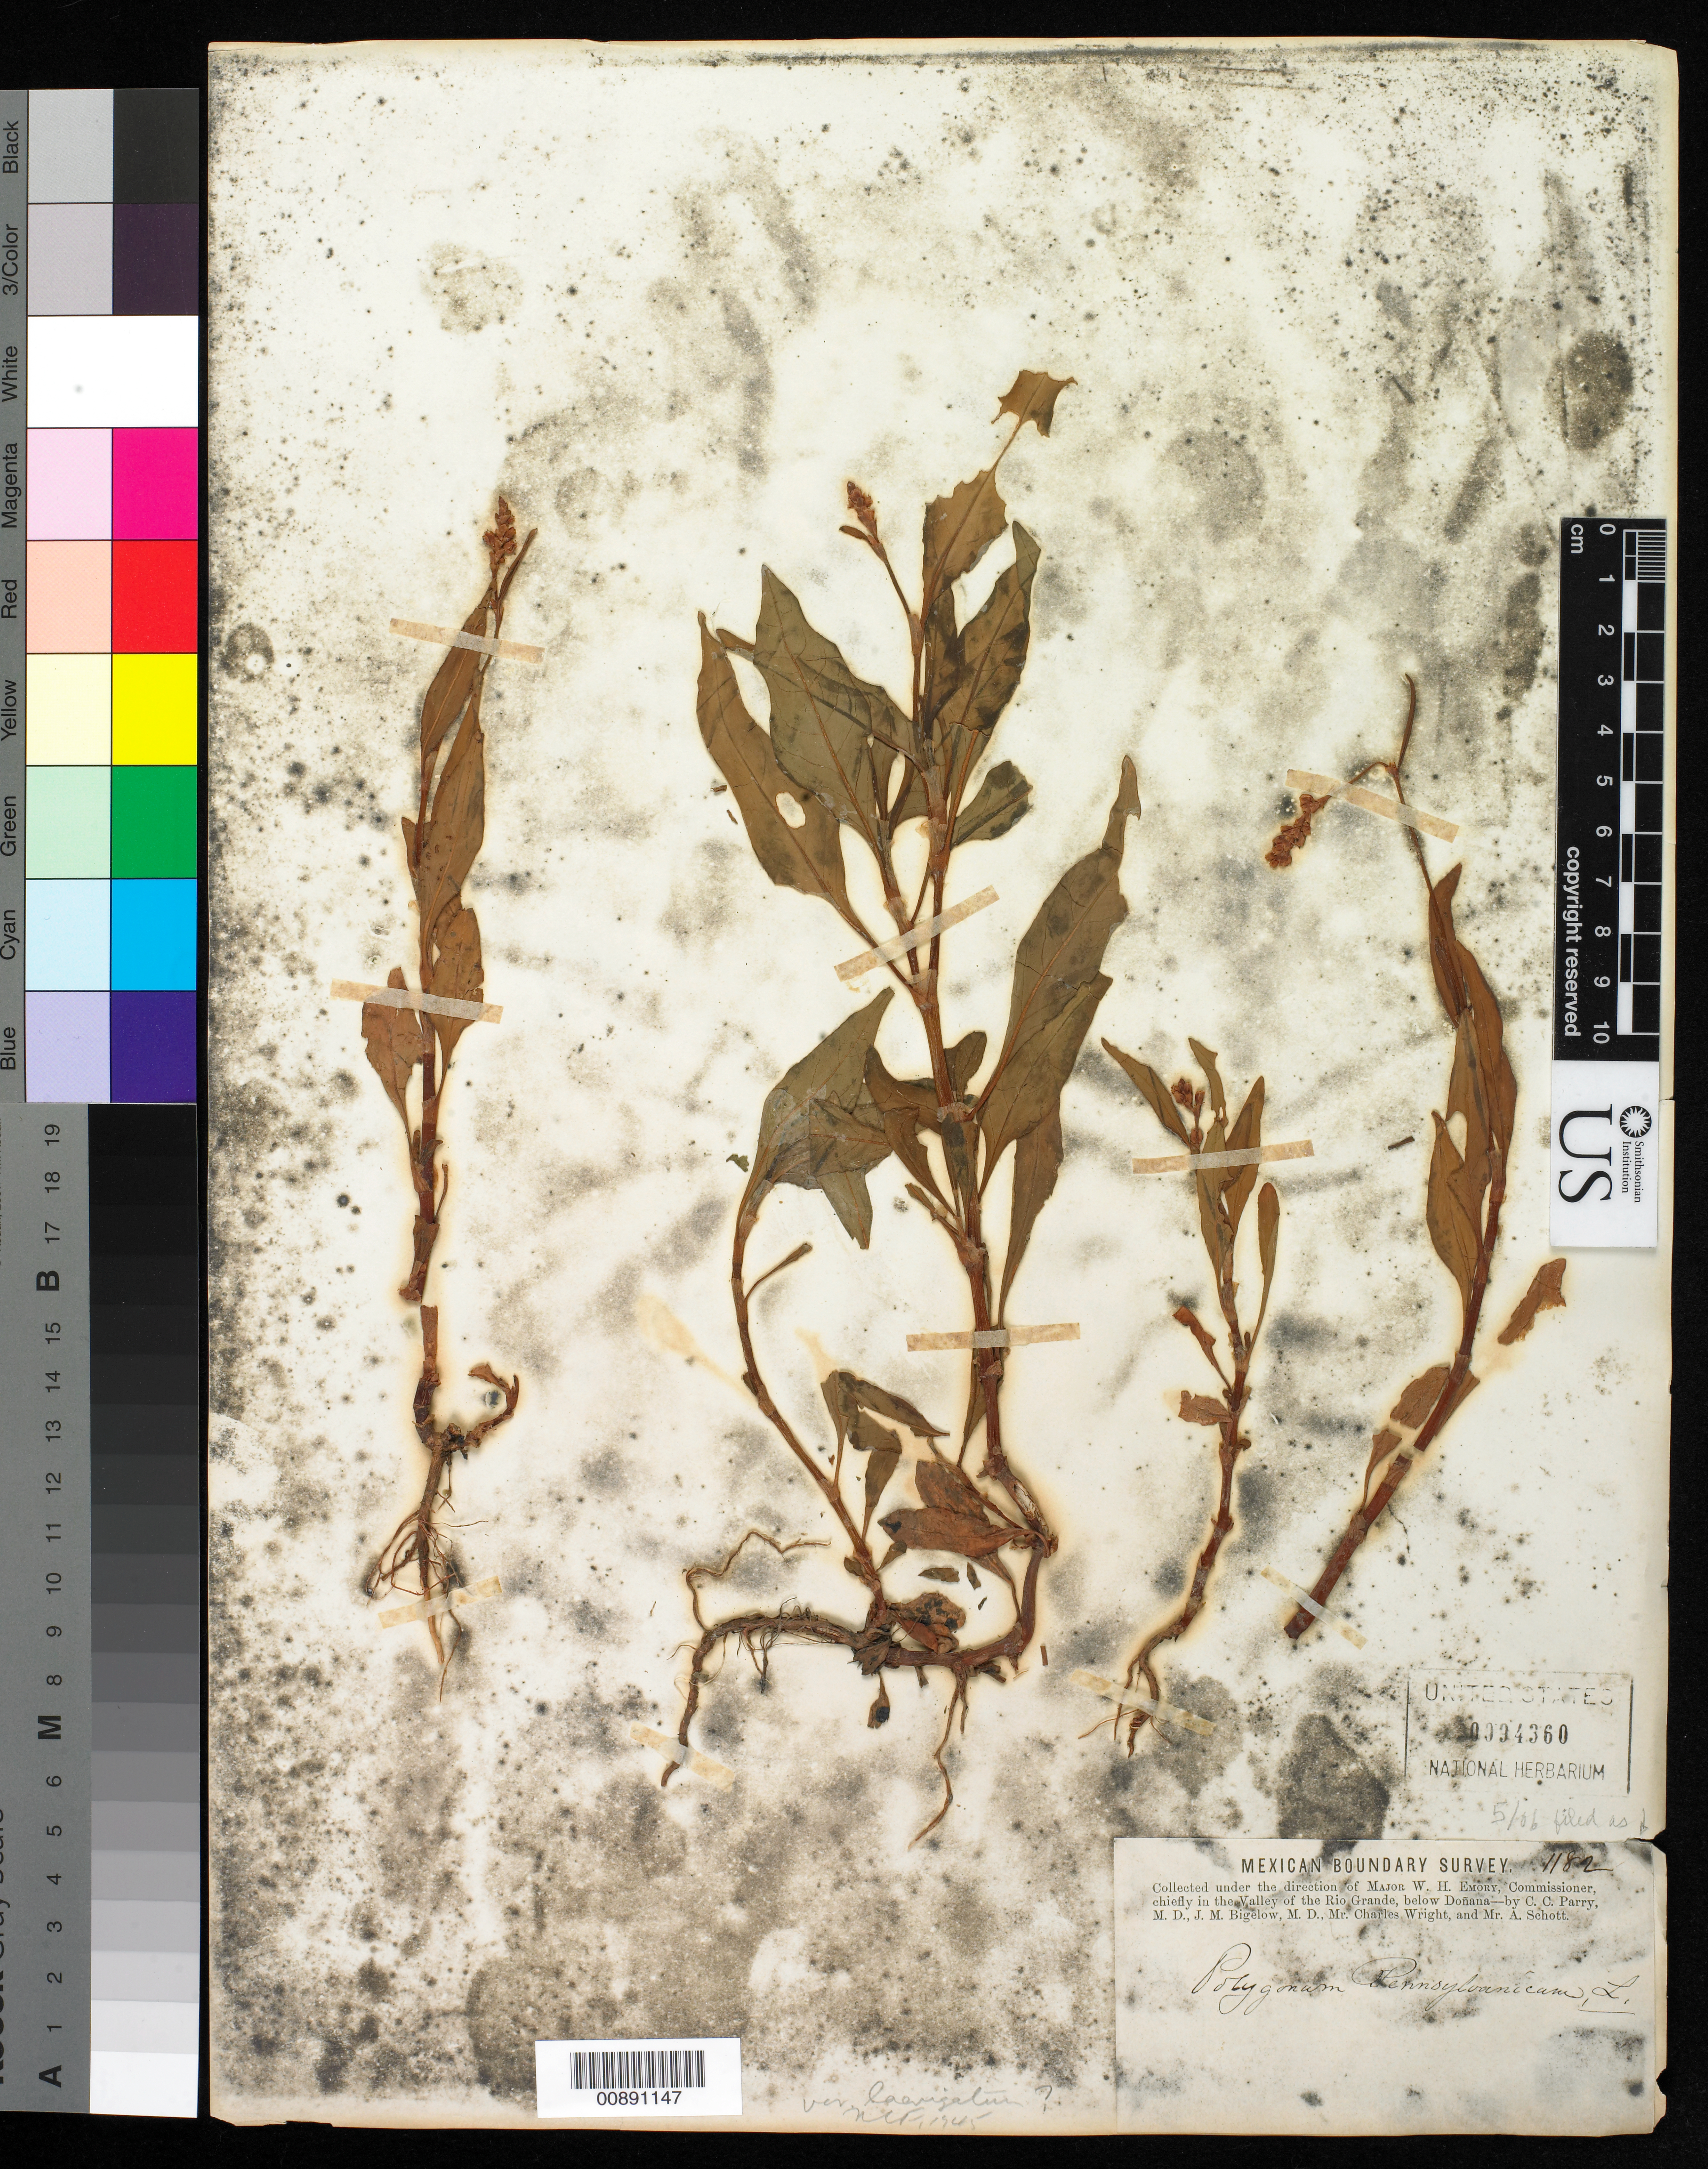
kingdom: Plantae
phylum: Tracheophyta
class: Magnoliopsida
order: Caryophyllales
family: Polygonaceae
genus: Persicaria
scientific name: Persicaria bicornis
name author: (Raf.) Nieuwl.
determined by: Atha, D. E.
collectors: C. C. Parry, J. M. Bigelow, C. Wright & A. C. V. Schott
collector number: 1182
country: United States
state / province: New Mexico / Texas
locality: Valley of the Rio Grande, below Doñana.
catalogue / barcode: US 94360